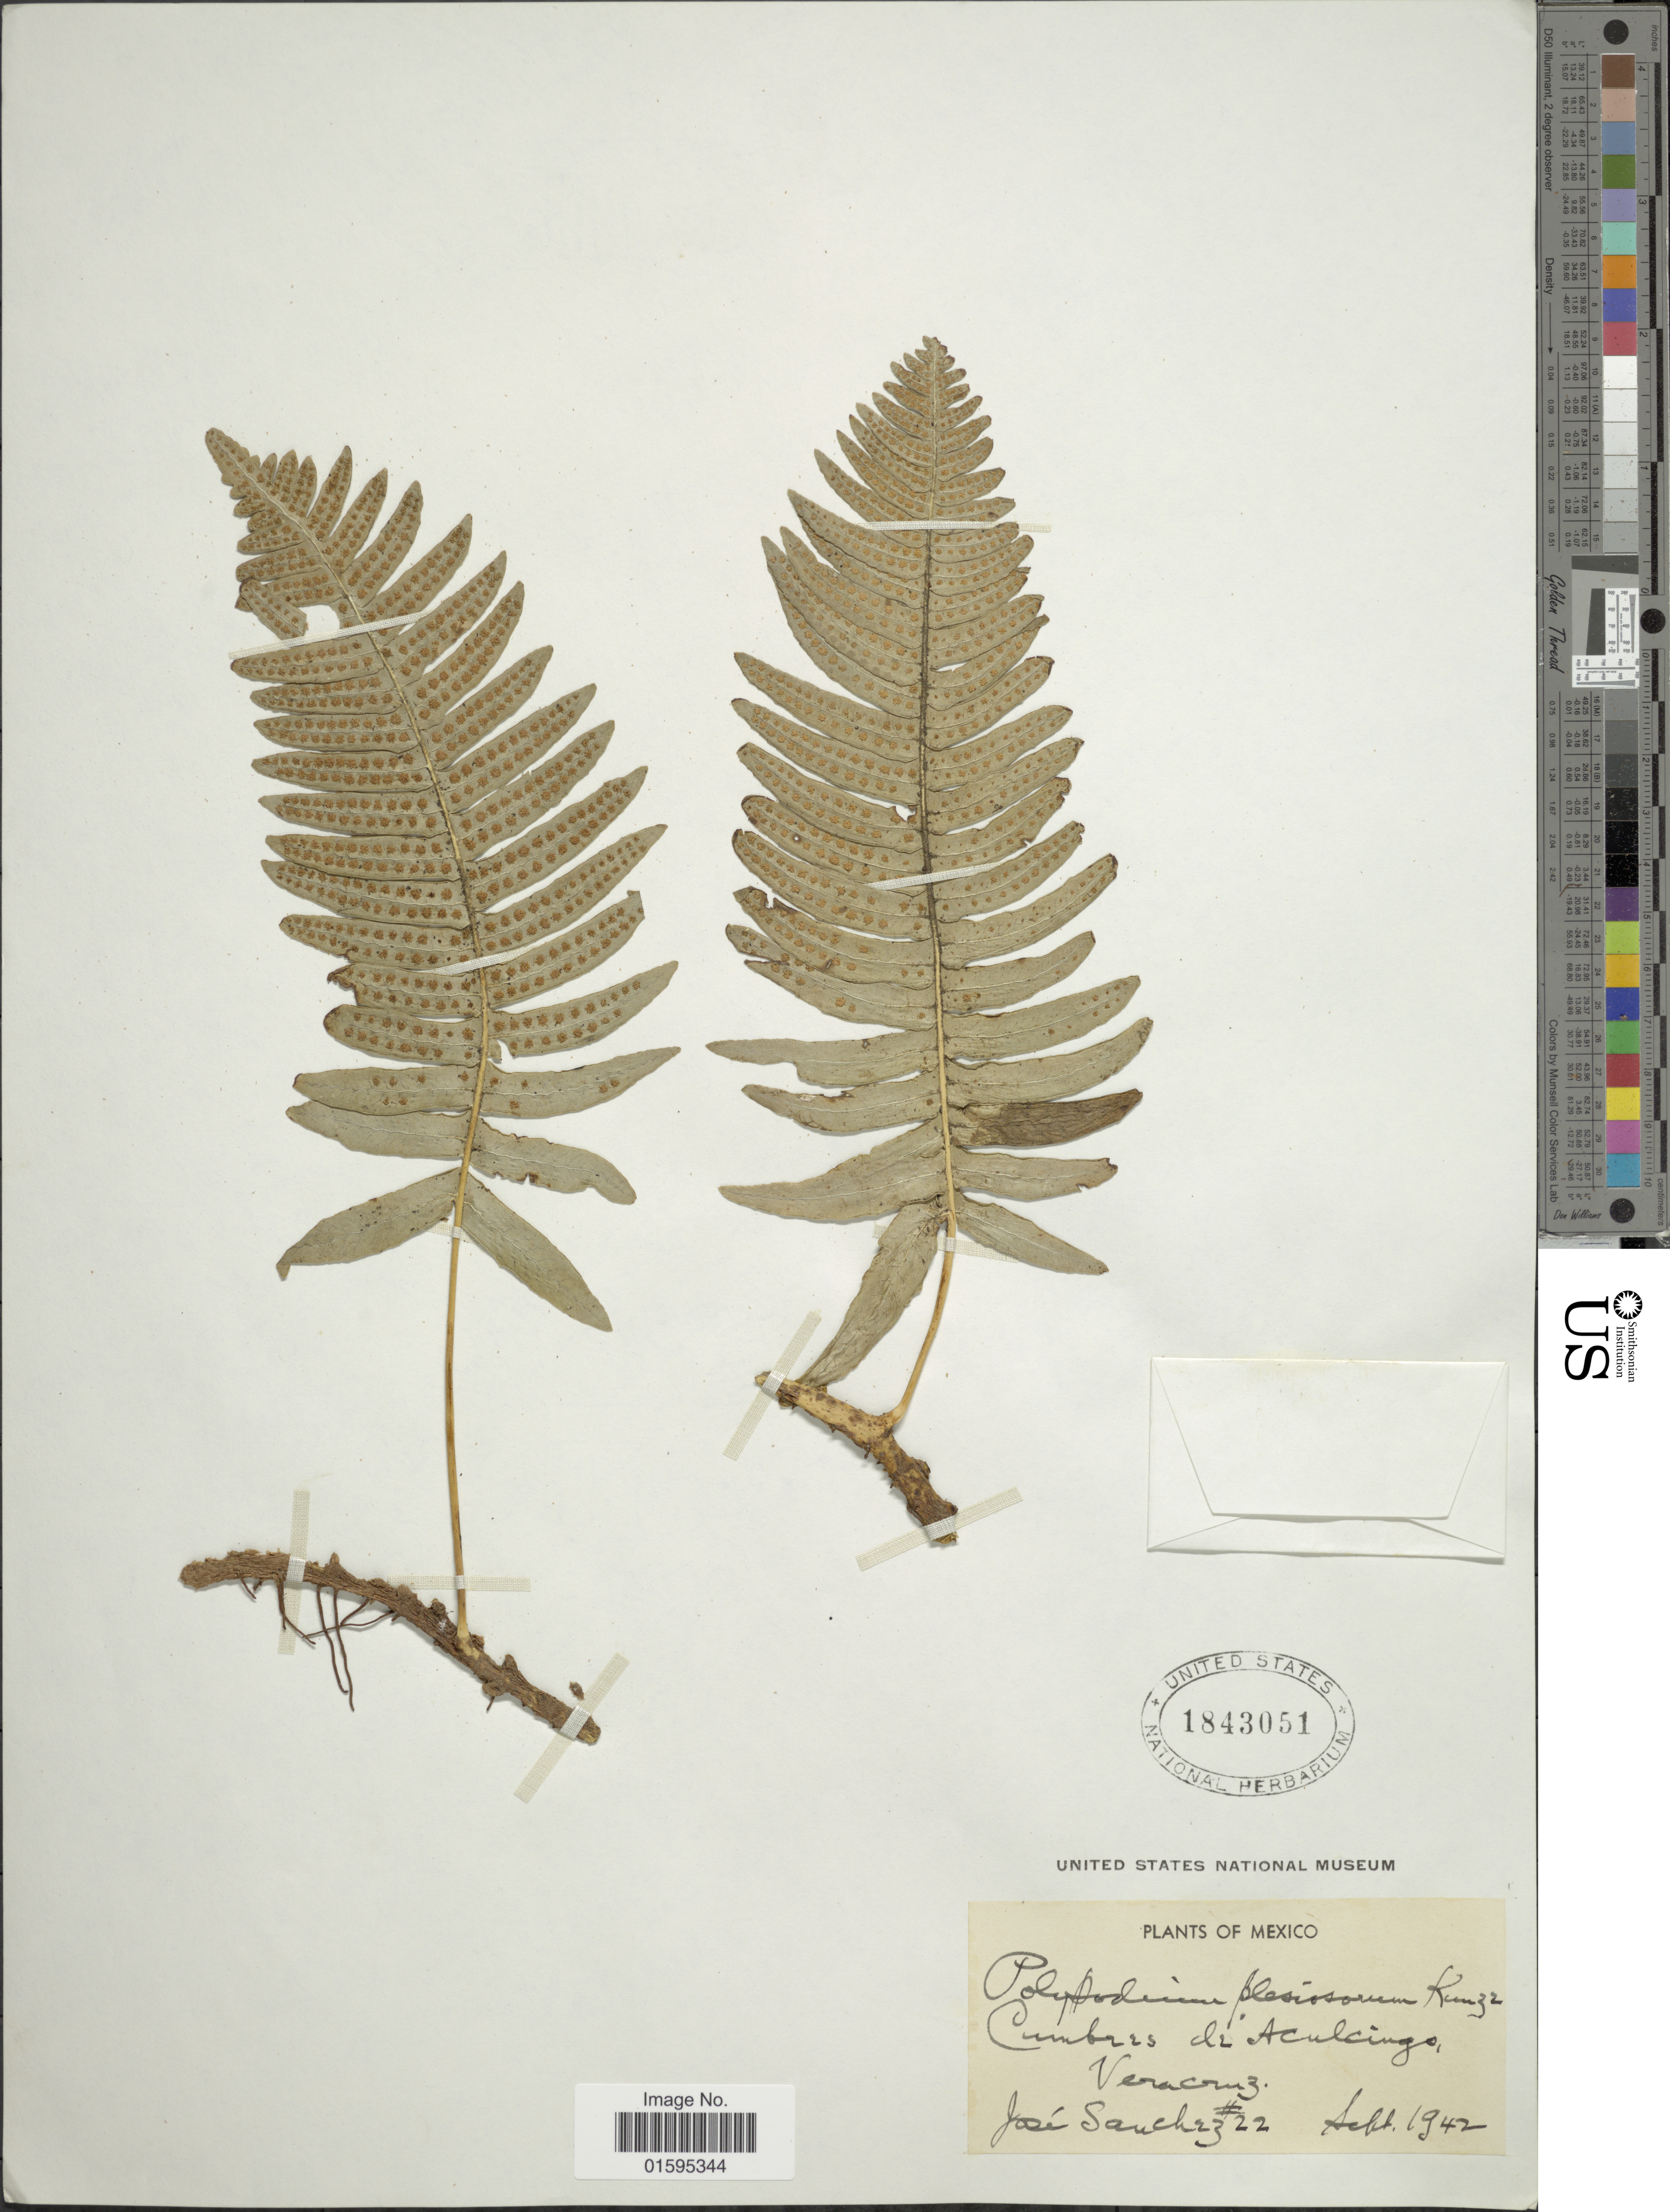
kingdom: Plantae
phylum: Tracheophyta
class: Polypodiopsida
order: Polypodiales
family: Polypodiaceae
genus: Polypodium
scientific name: Polypodium plesiosorum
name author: Kunze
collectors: J. Sánchez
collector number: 22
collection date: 1942-09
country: Mexico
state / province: Veracruz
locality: Cumbres di Aculcingo, Veracruz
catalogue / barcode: US 1843051